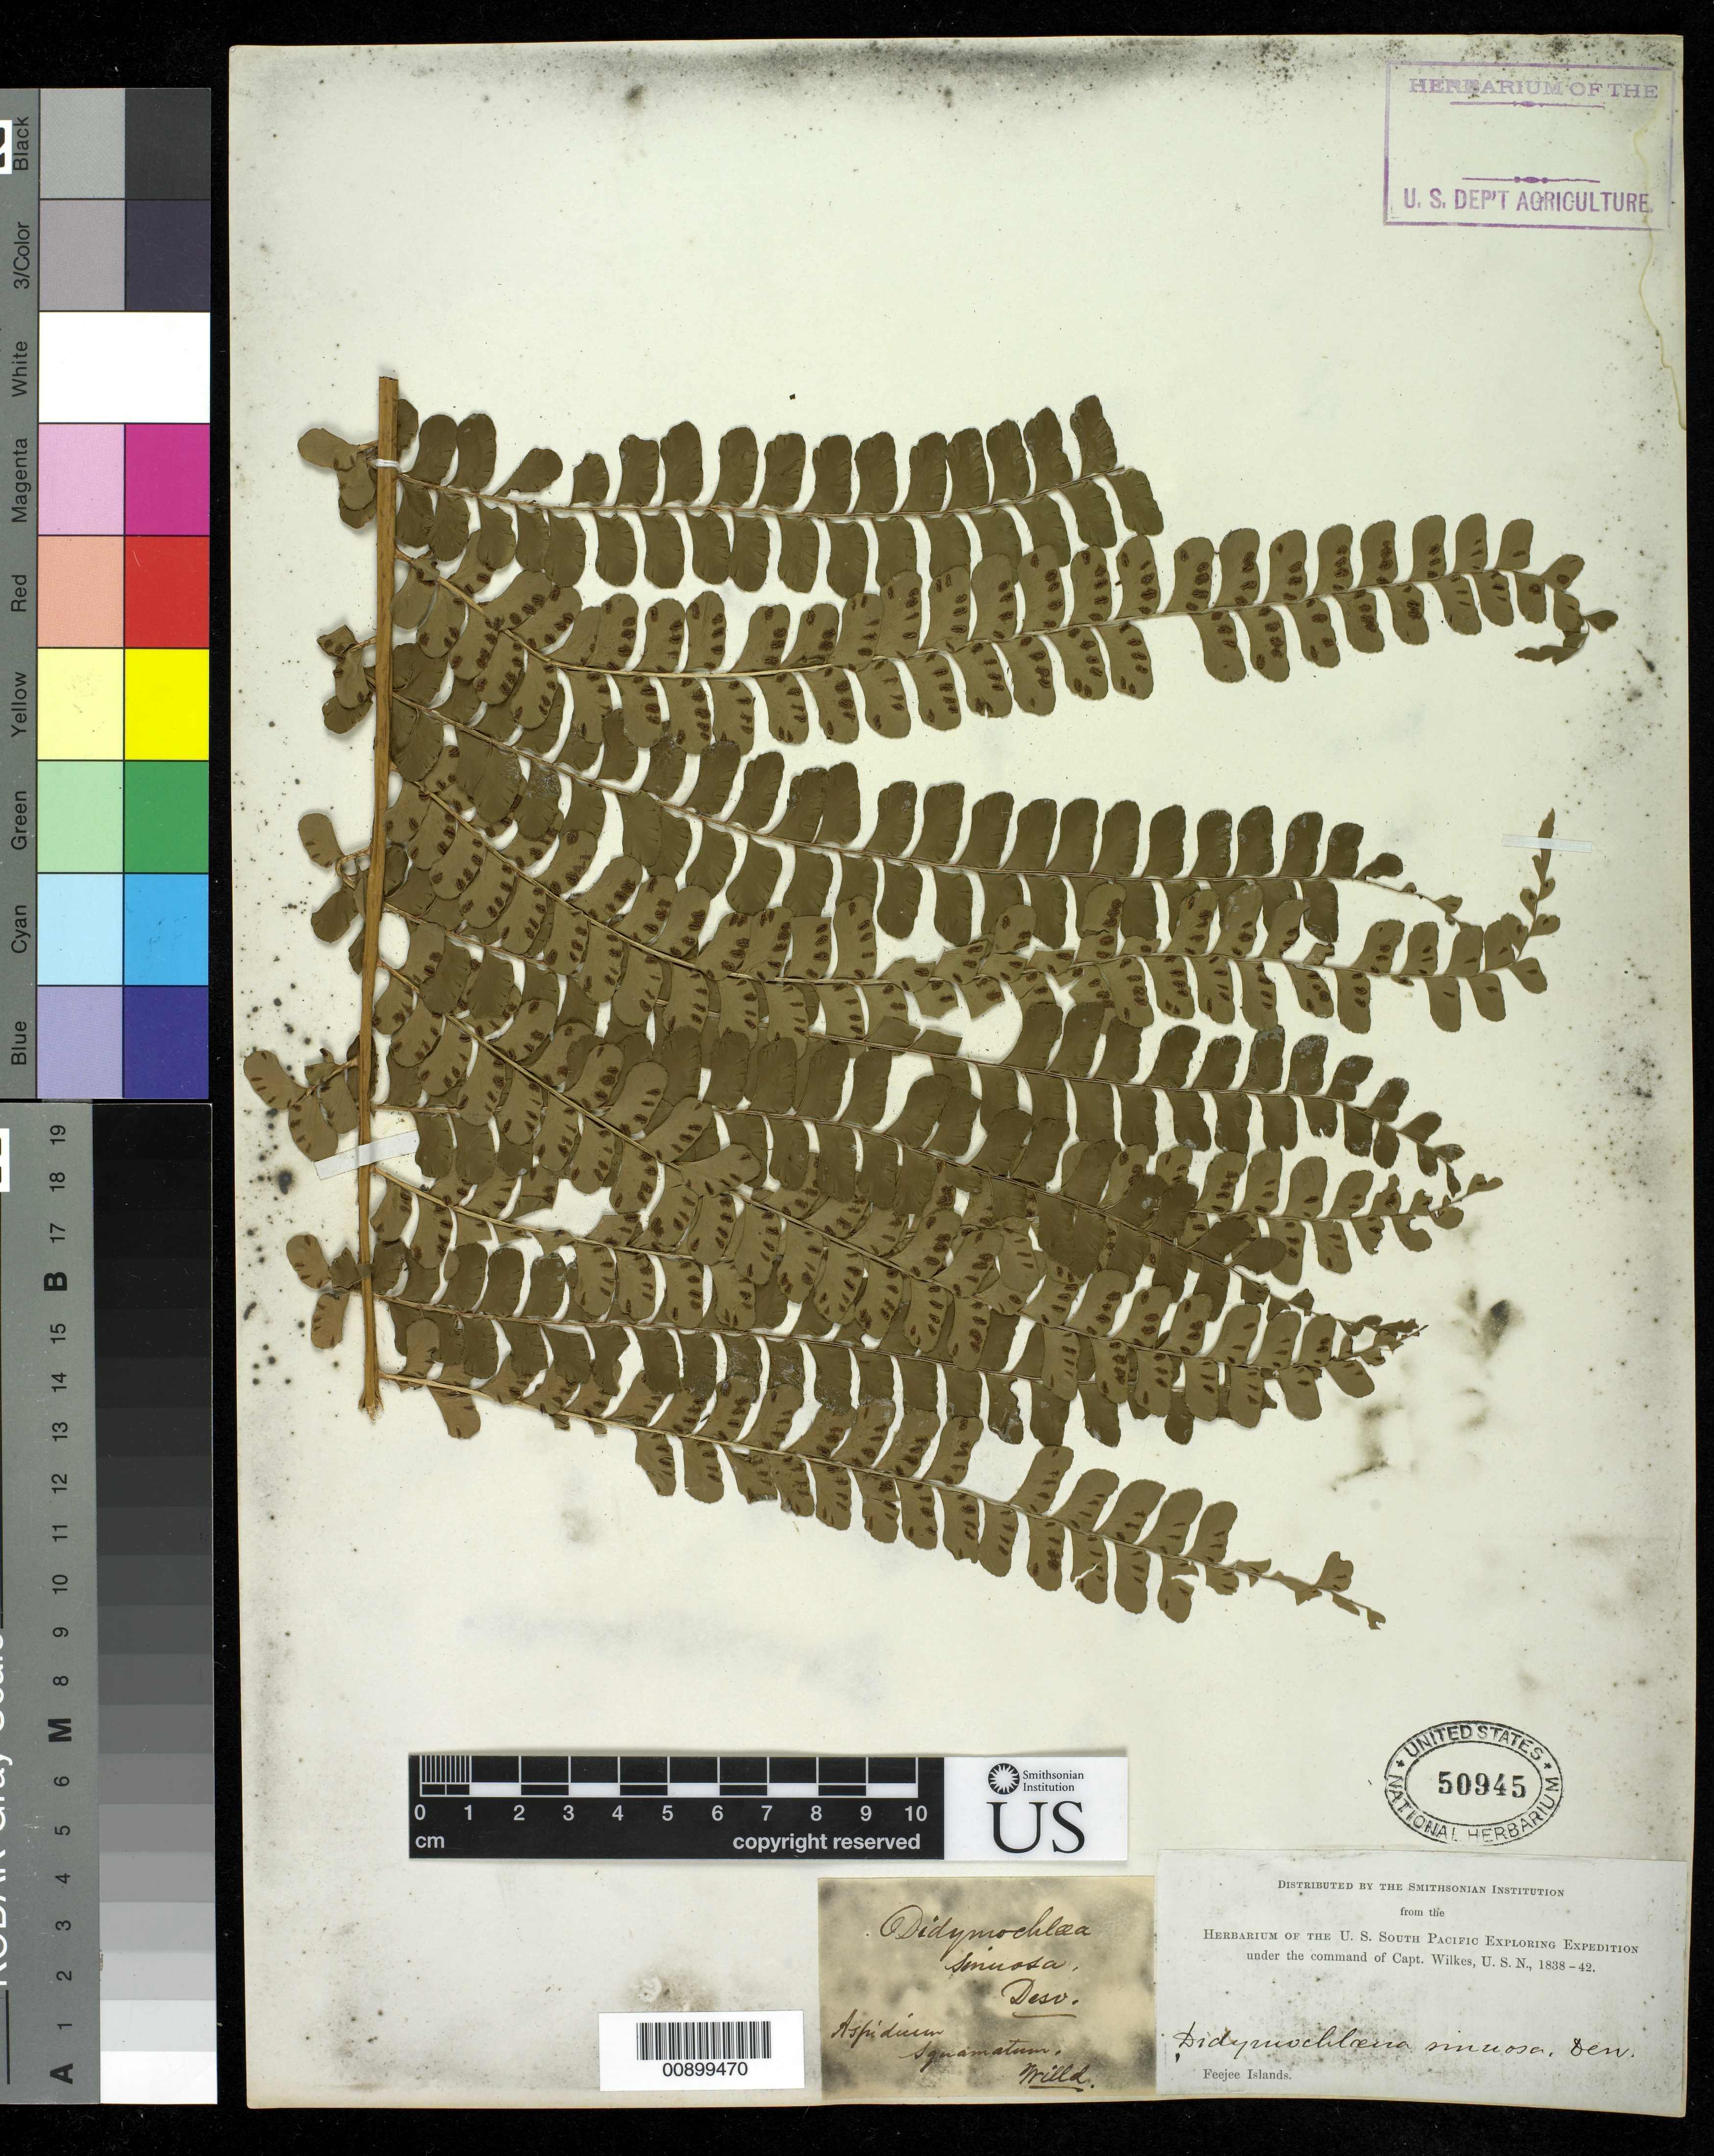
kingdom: Plantae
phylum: Tracheophyta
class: Polypodiopsida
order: Polypodiales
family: Didymochlaenaceae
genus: Didymochlaena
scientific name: Didymochlaena truncatula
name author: (Sw.) J. Sm.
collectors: Wilkes Explor. Exped.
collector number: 6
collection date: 1838/1842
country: Fiji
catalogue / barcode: US 50945